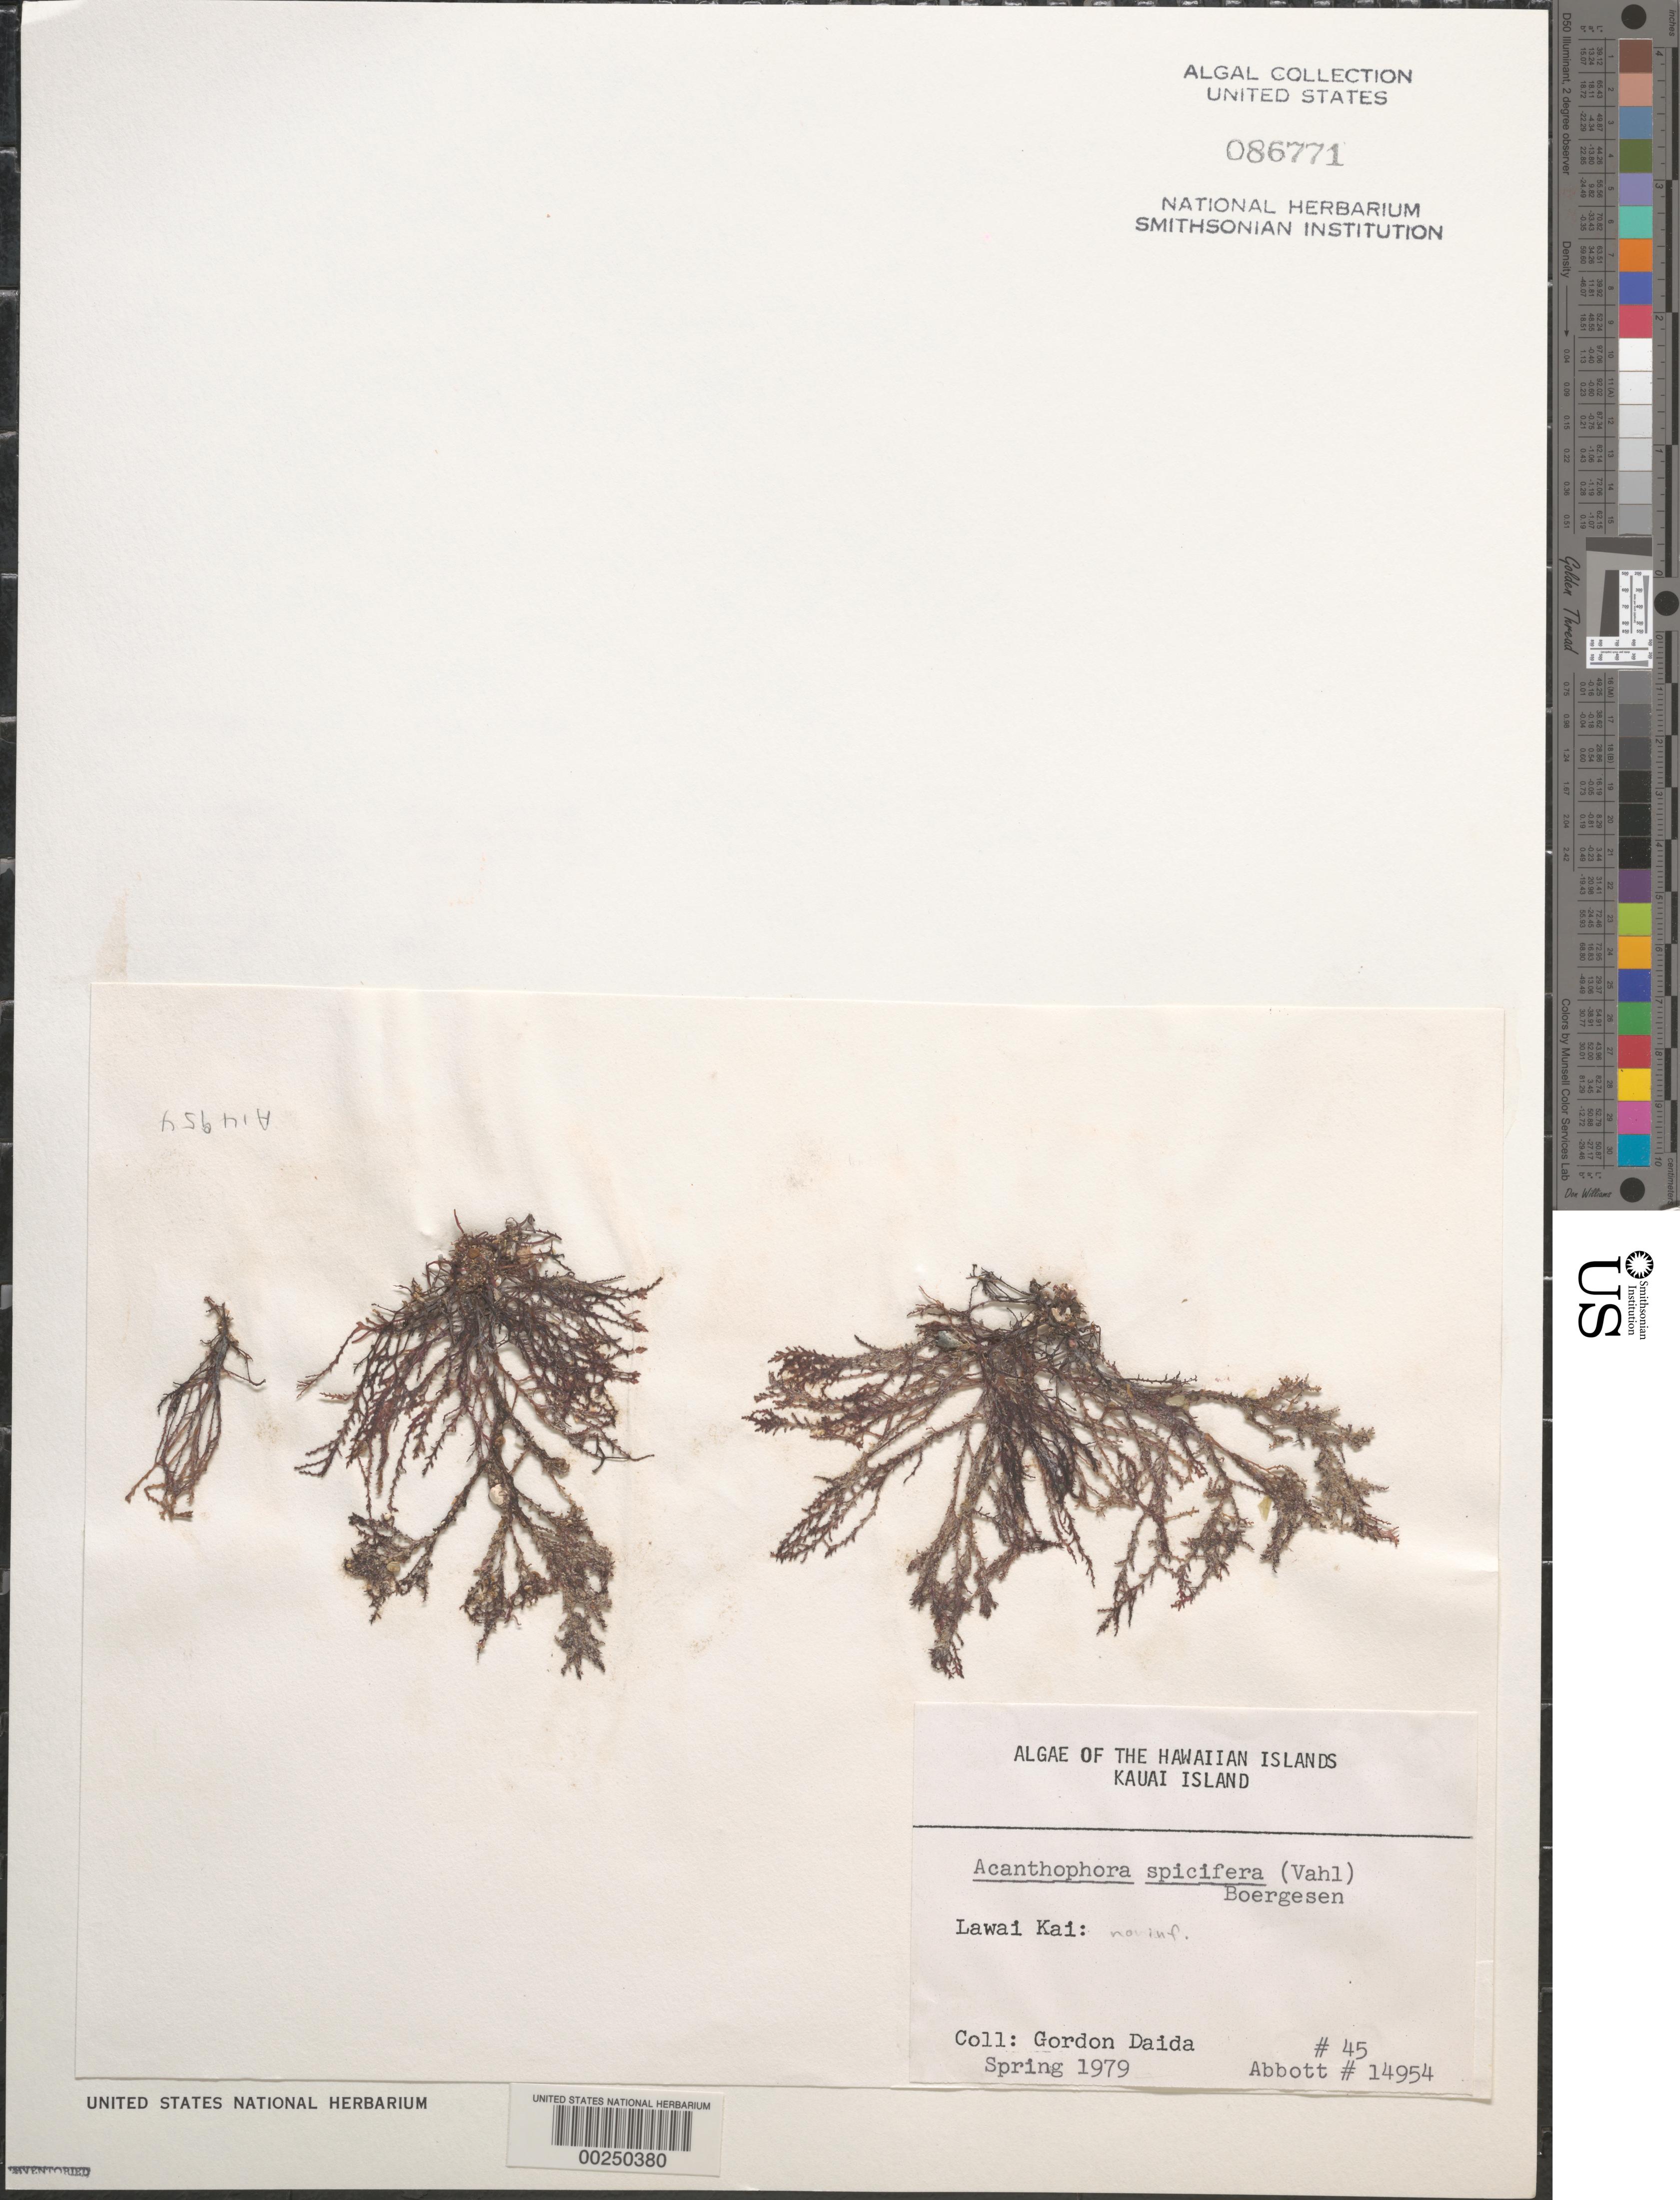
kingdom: Plantae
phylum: Rhodophyta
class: Florideophyceae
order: Ceramiales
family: Rhodomelaceae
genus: Acanthophora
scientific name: Acanthophora spicifera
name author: (Vahl) Børgesen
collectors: G. Daida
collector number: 45 & IAA 14954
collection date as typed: Spr 1979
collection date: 1979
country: United States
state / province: Hawaii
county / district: Kauai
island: Kaua'i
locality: Lawai Kai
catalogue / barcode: US 86771